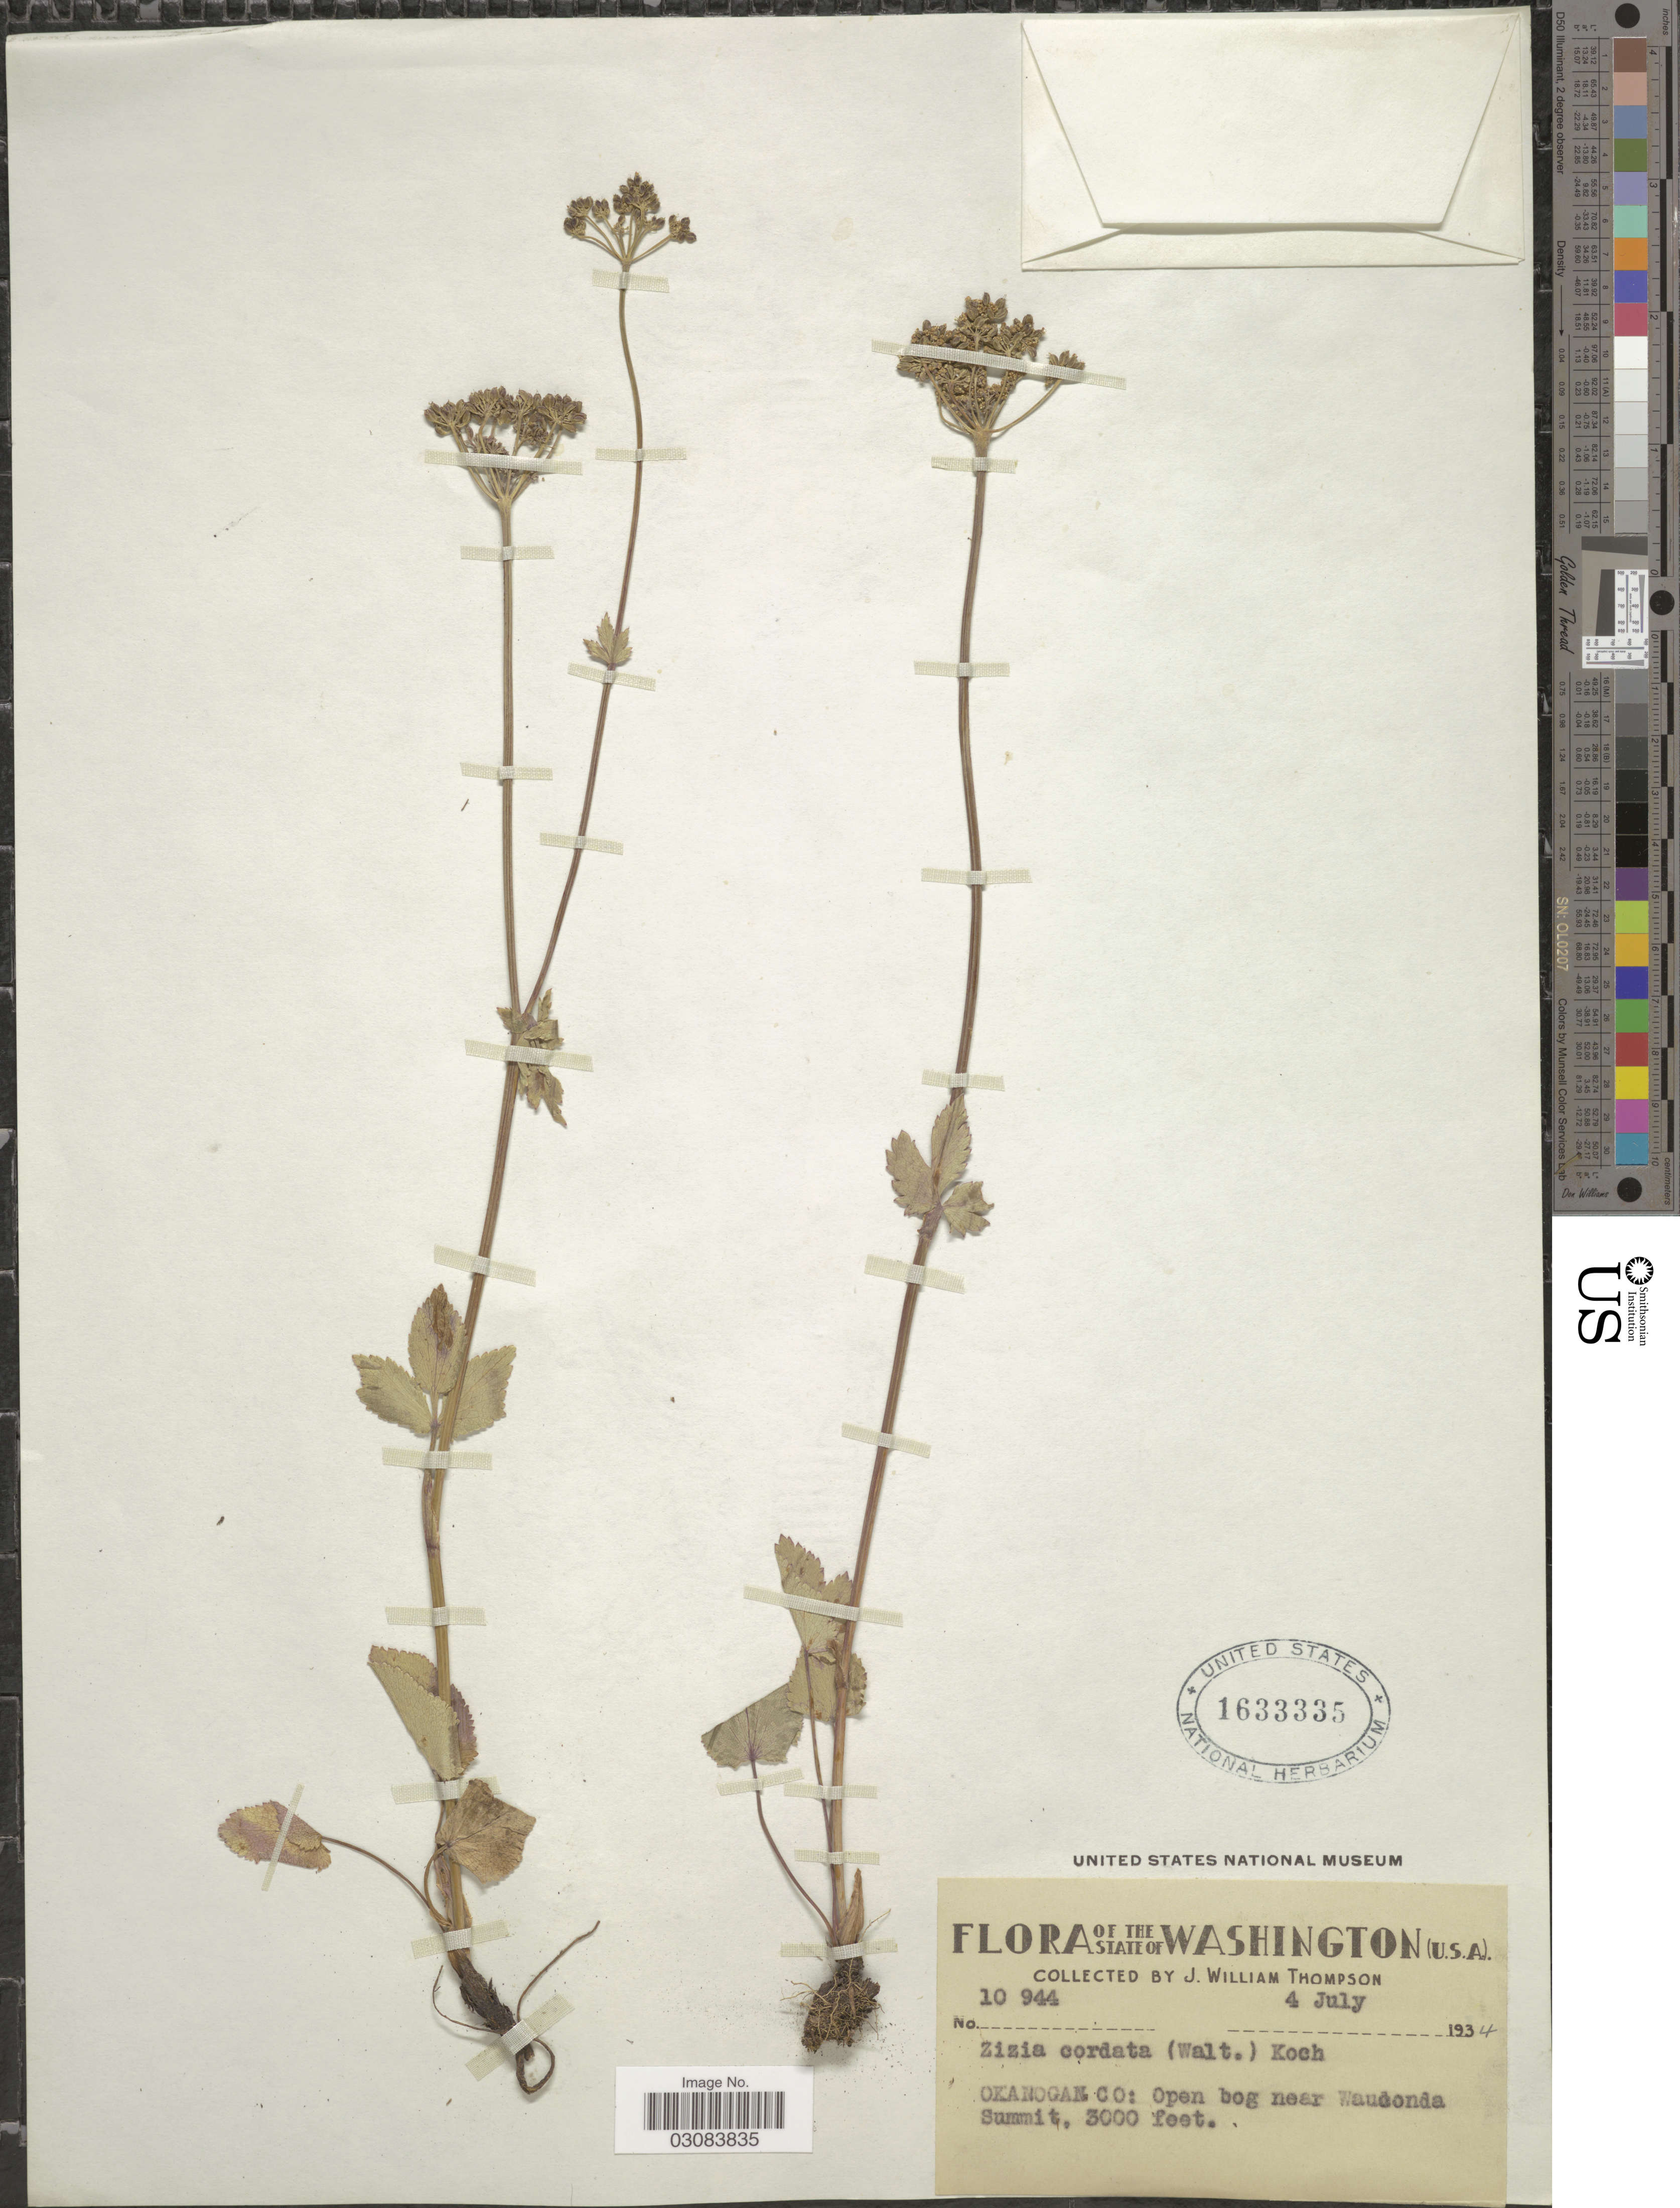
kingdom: Plantae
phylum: Tracheophyta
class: Magnoliopsida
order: Apiales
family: Apiaceae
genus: Zizia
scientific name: Zizia aptera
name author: (A. Gray) Fernald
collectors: J. W. Thompson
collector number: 10944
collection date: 1934-07-04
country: United States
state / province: Washington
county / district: Okanogan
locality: Okanogan Co: Open bog near Waudonda Summit.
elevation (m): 914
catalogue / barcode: US 1633335